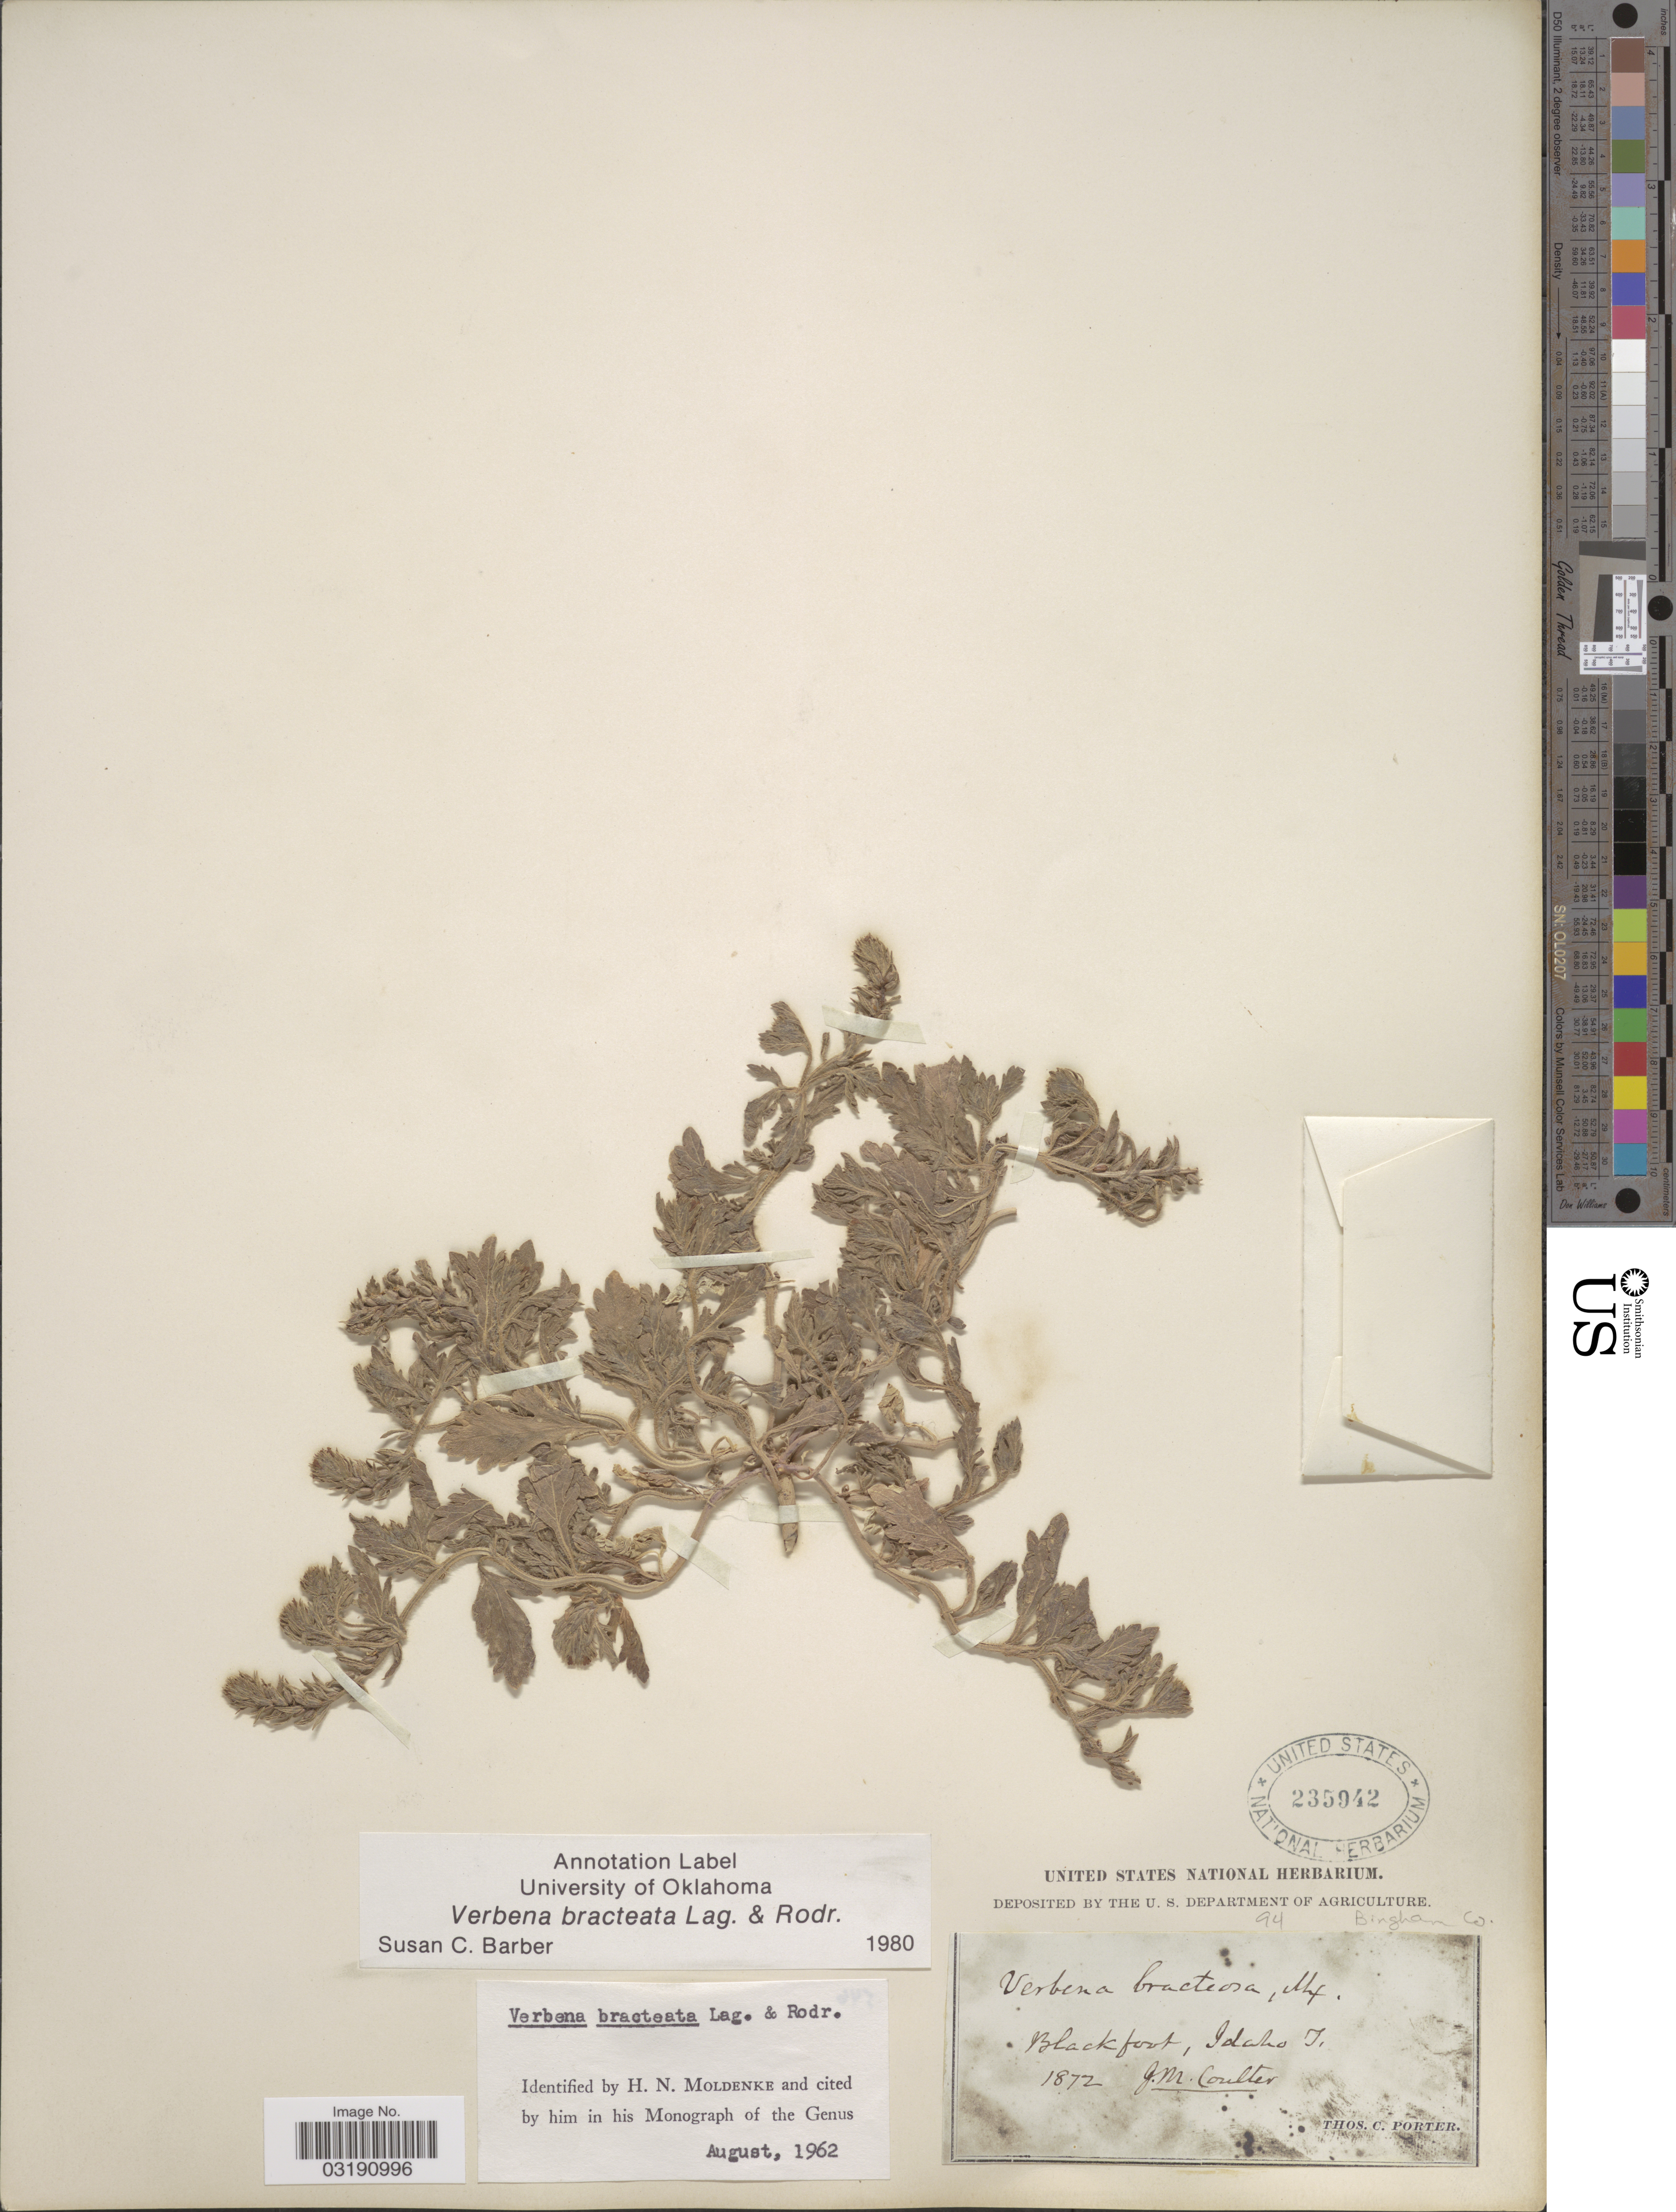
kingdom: Plantae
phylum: Tracheophyta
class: Magnoliopsida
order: Lamiales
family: Verbenaceae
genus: Verbena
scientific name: Verbena bracteata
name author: Cav. ex Lag. & Rodr.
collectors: J. M. Coulter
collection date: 1872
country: United States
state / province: Idaho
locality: Blackfoot, Idaho T. Bingham Co.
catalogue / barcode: US 235942